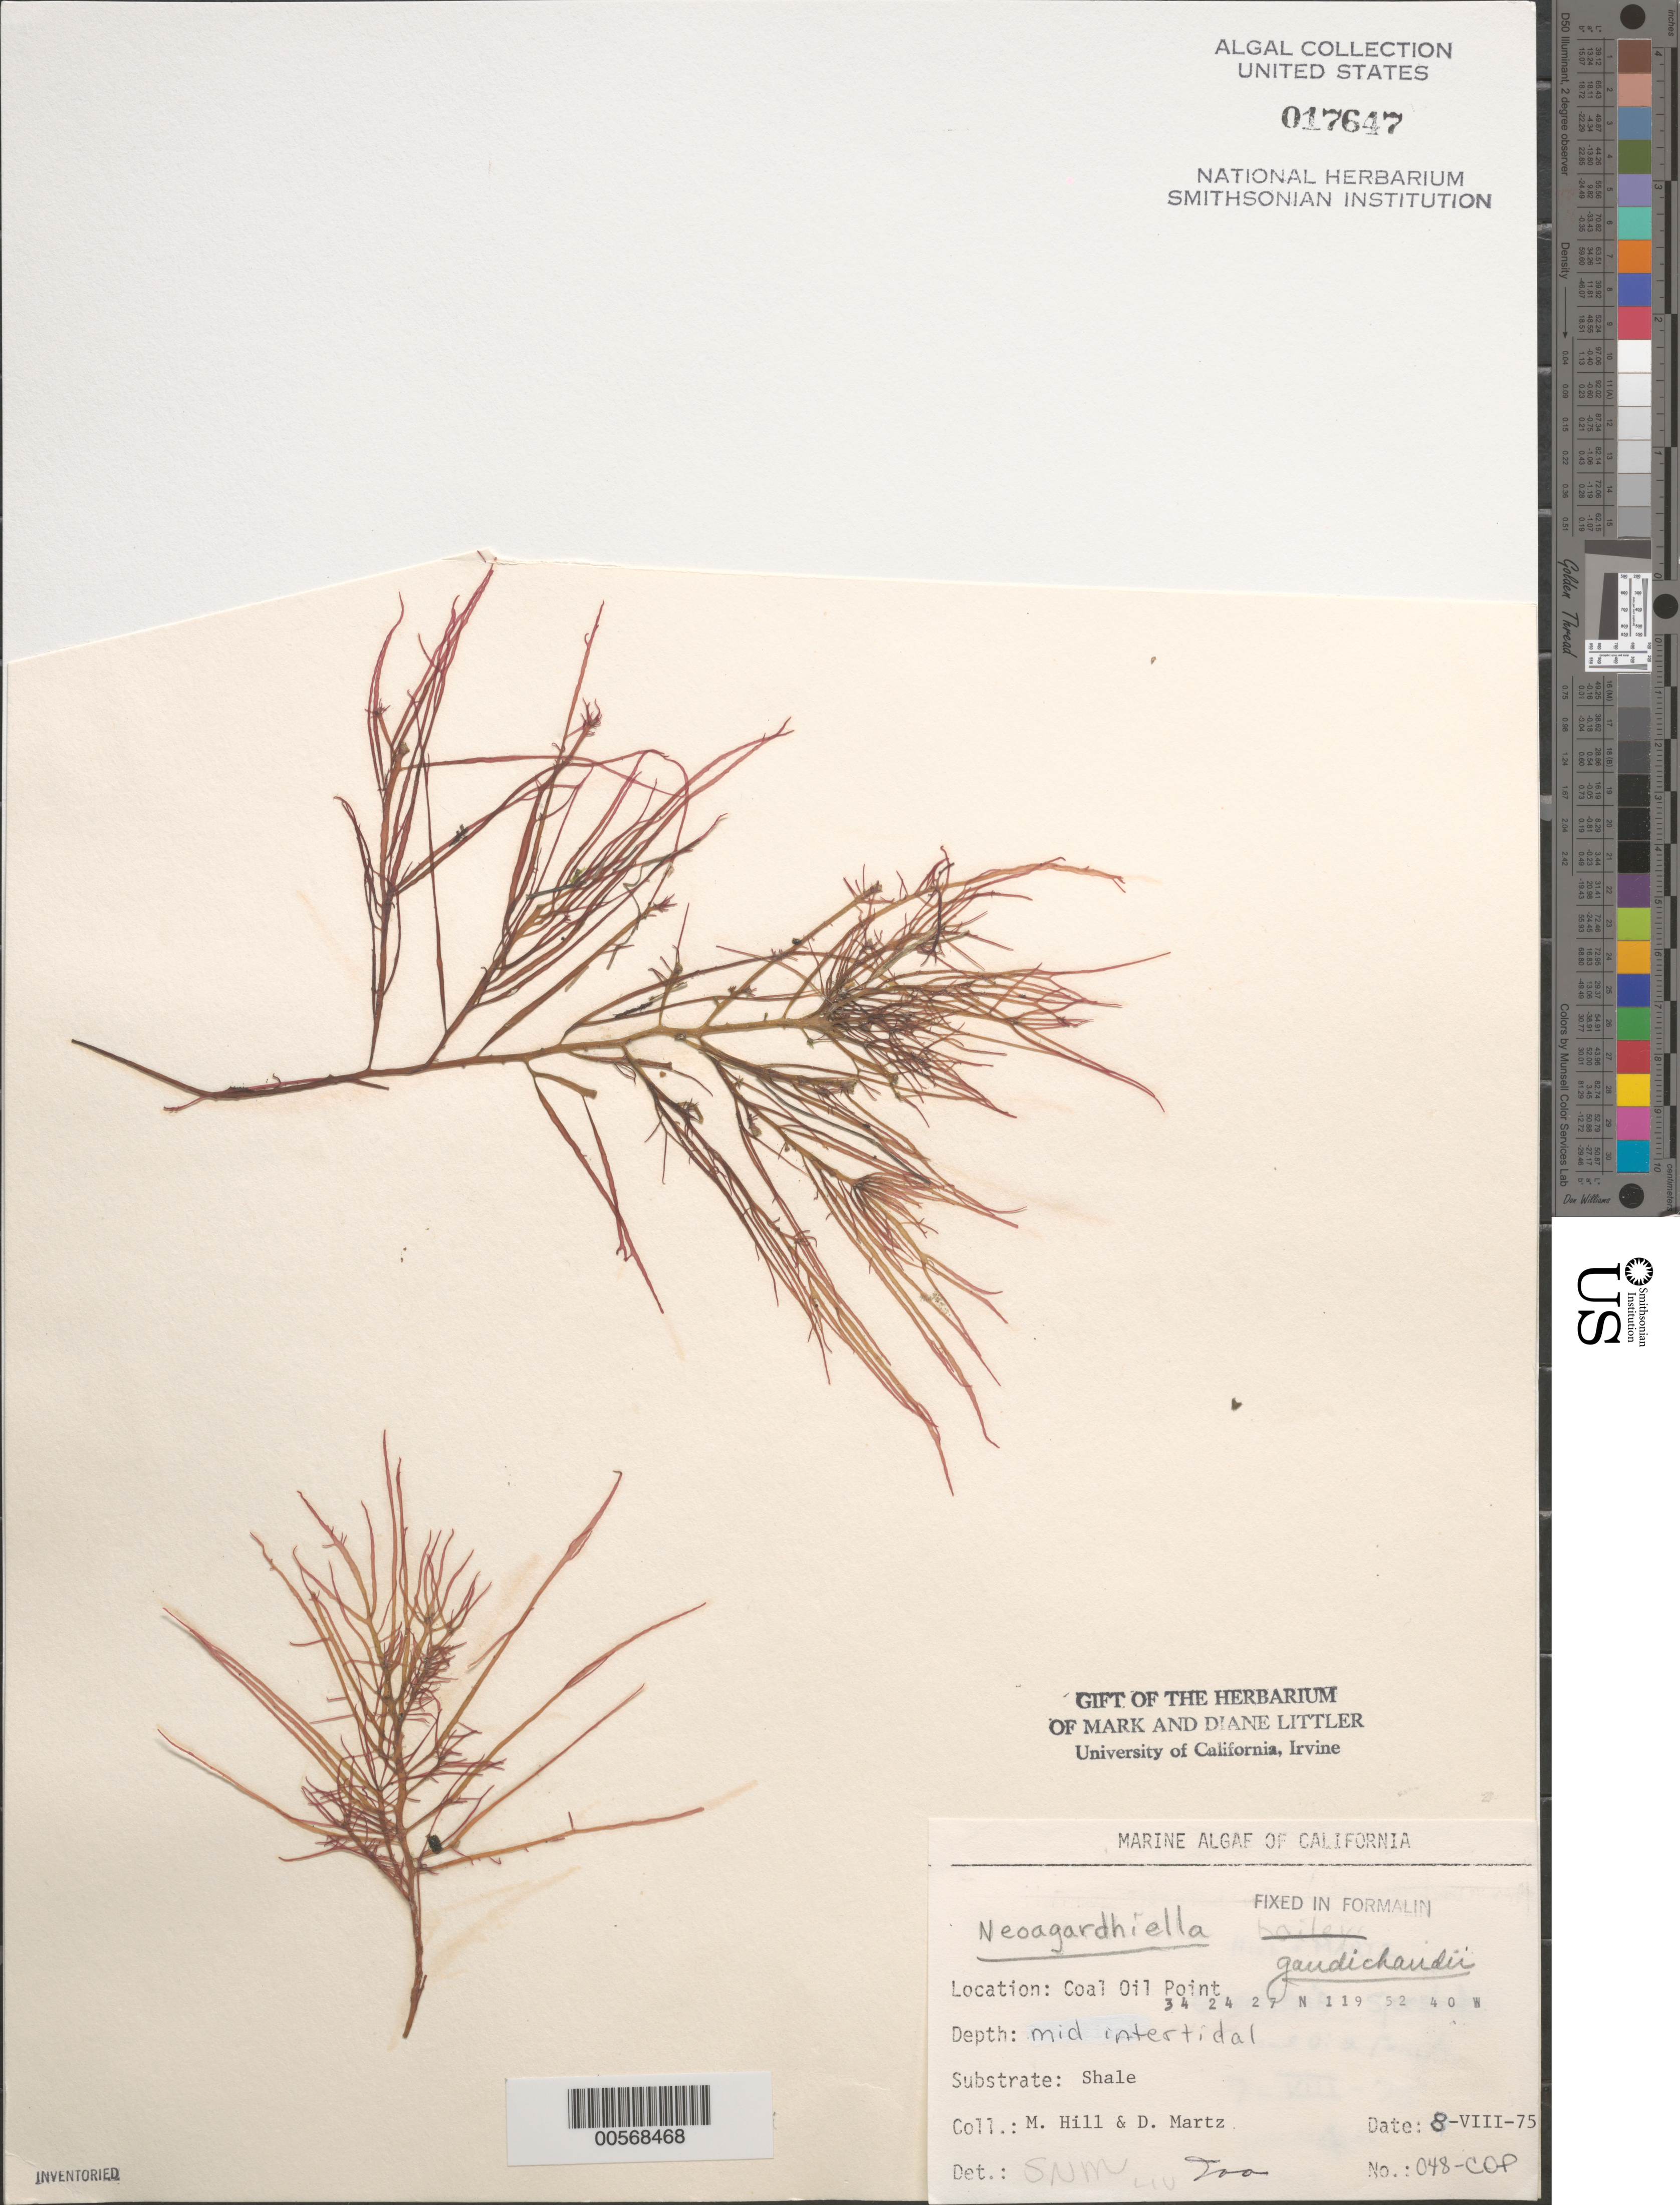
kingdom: Plantae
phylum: Rhodophyta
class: Florideophyceae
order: Gigartinales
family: Solieriaceae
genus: Sarcodiotheca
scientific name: Sarcodiotheca gaudichaudii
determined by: Algae name updating Project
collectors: M. Hill & D. Martz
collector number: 048-cop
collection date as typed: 08 Aug 1975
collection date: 1975-08-08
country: United States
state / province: California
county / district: Santa Barbara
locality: Coal Oil Point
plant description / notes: BLM-SOCALBIGHT Rocky Intertidal Survey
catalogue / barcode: US 17647